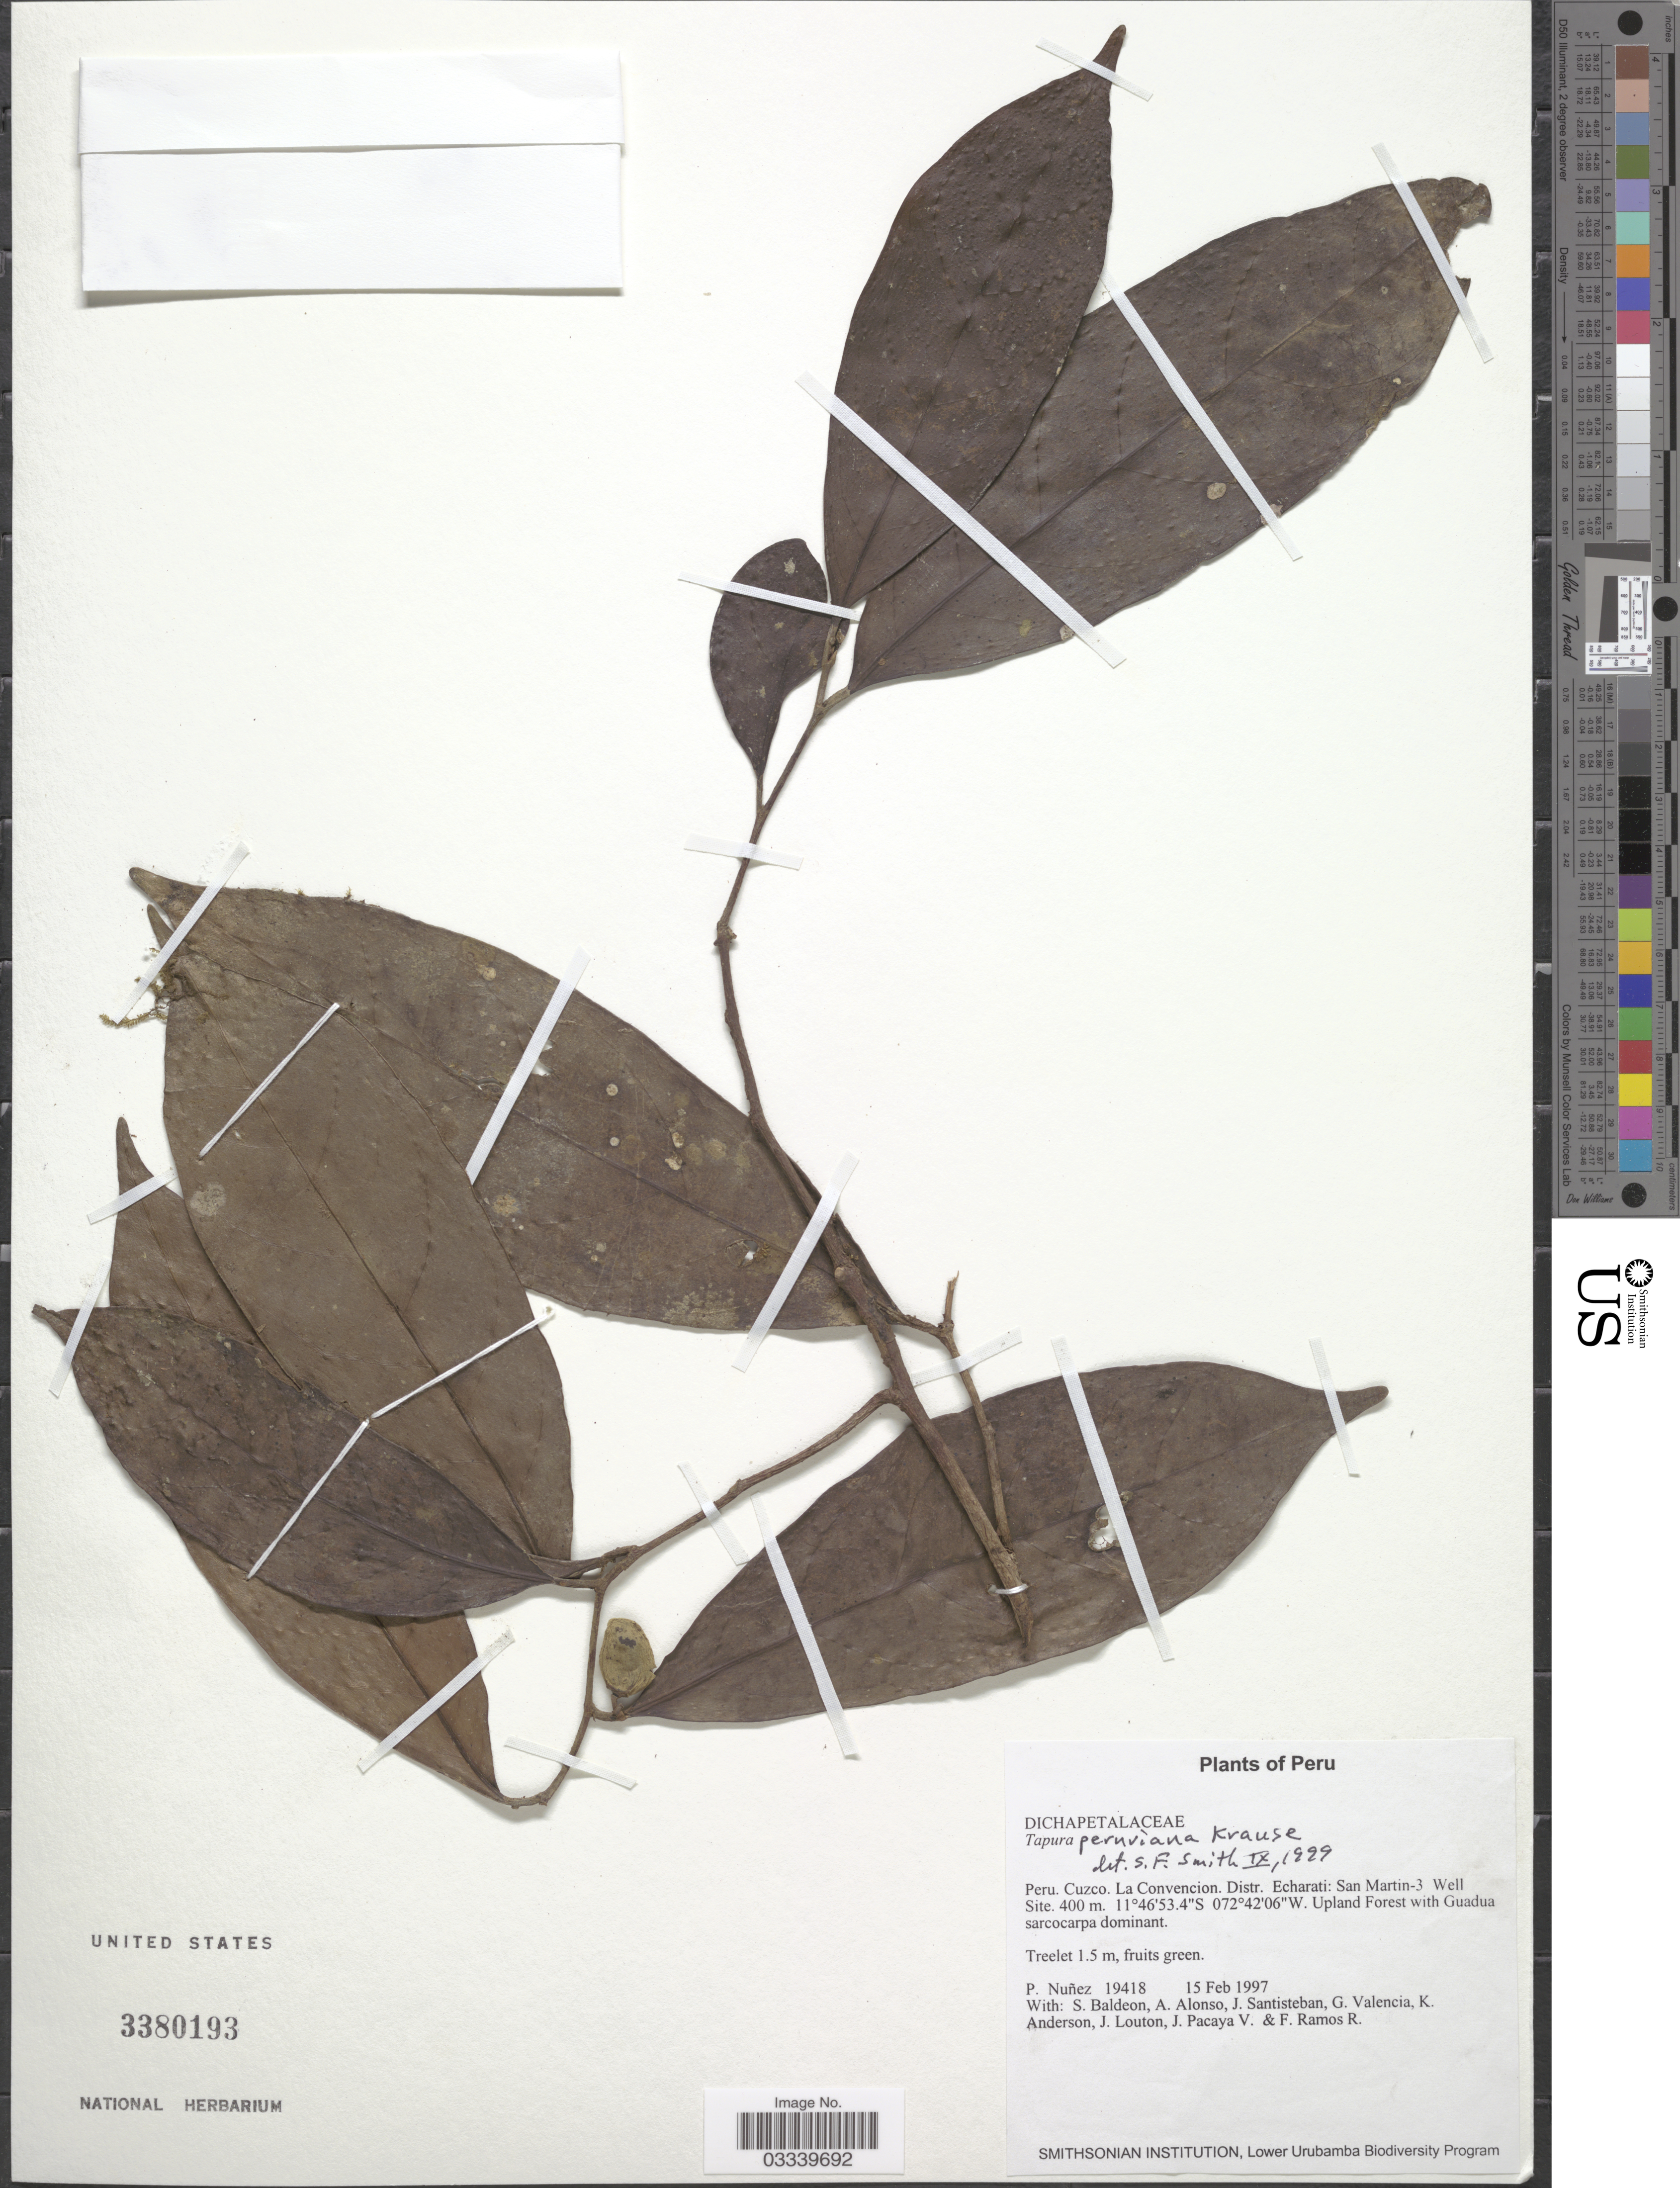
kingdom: Plantae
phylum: Tracheophyta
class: Magnoliopsida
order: Malpighiales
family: Dichapetalaceae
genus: Tapura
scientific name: Tapura peruviana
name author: K. Krause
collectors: P. Nuñez V., S. Baldeon, A. Alonso, J. Santisteban & et al.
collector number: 19418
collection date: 1997-02-15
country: Peru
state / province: Cusco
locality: Cuzcu. La Convencion. Distr. Echarati: San Martin-3 Well Site.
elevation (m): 400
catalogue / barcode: US 3380193